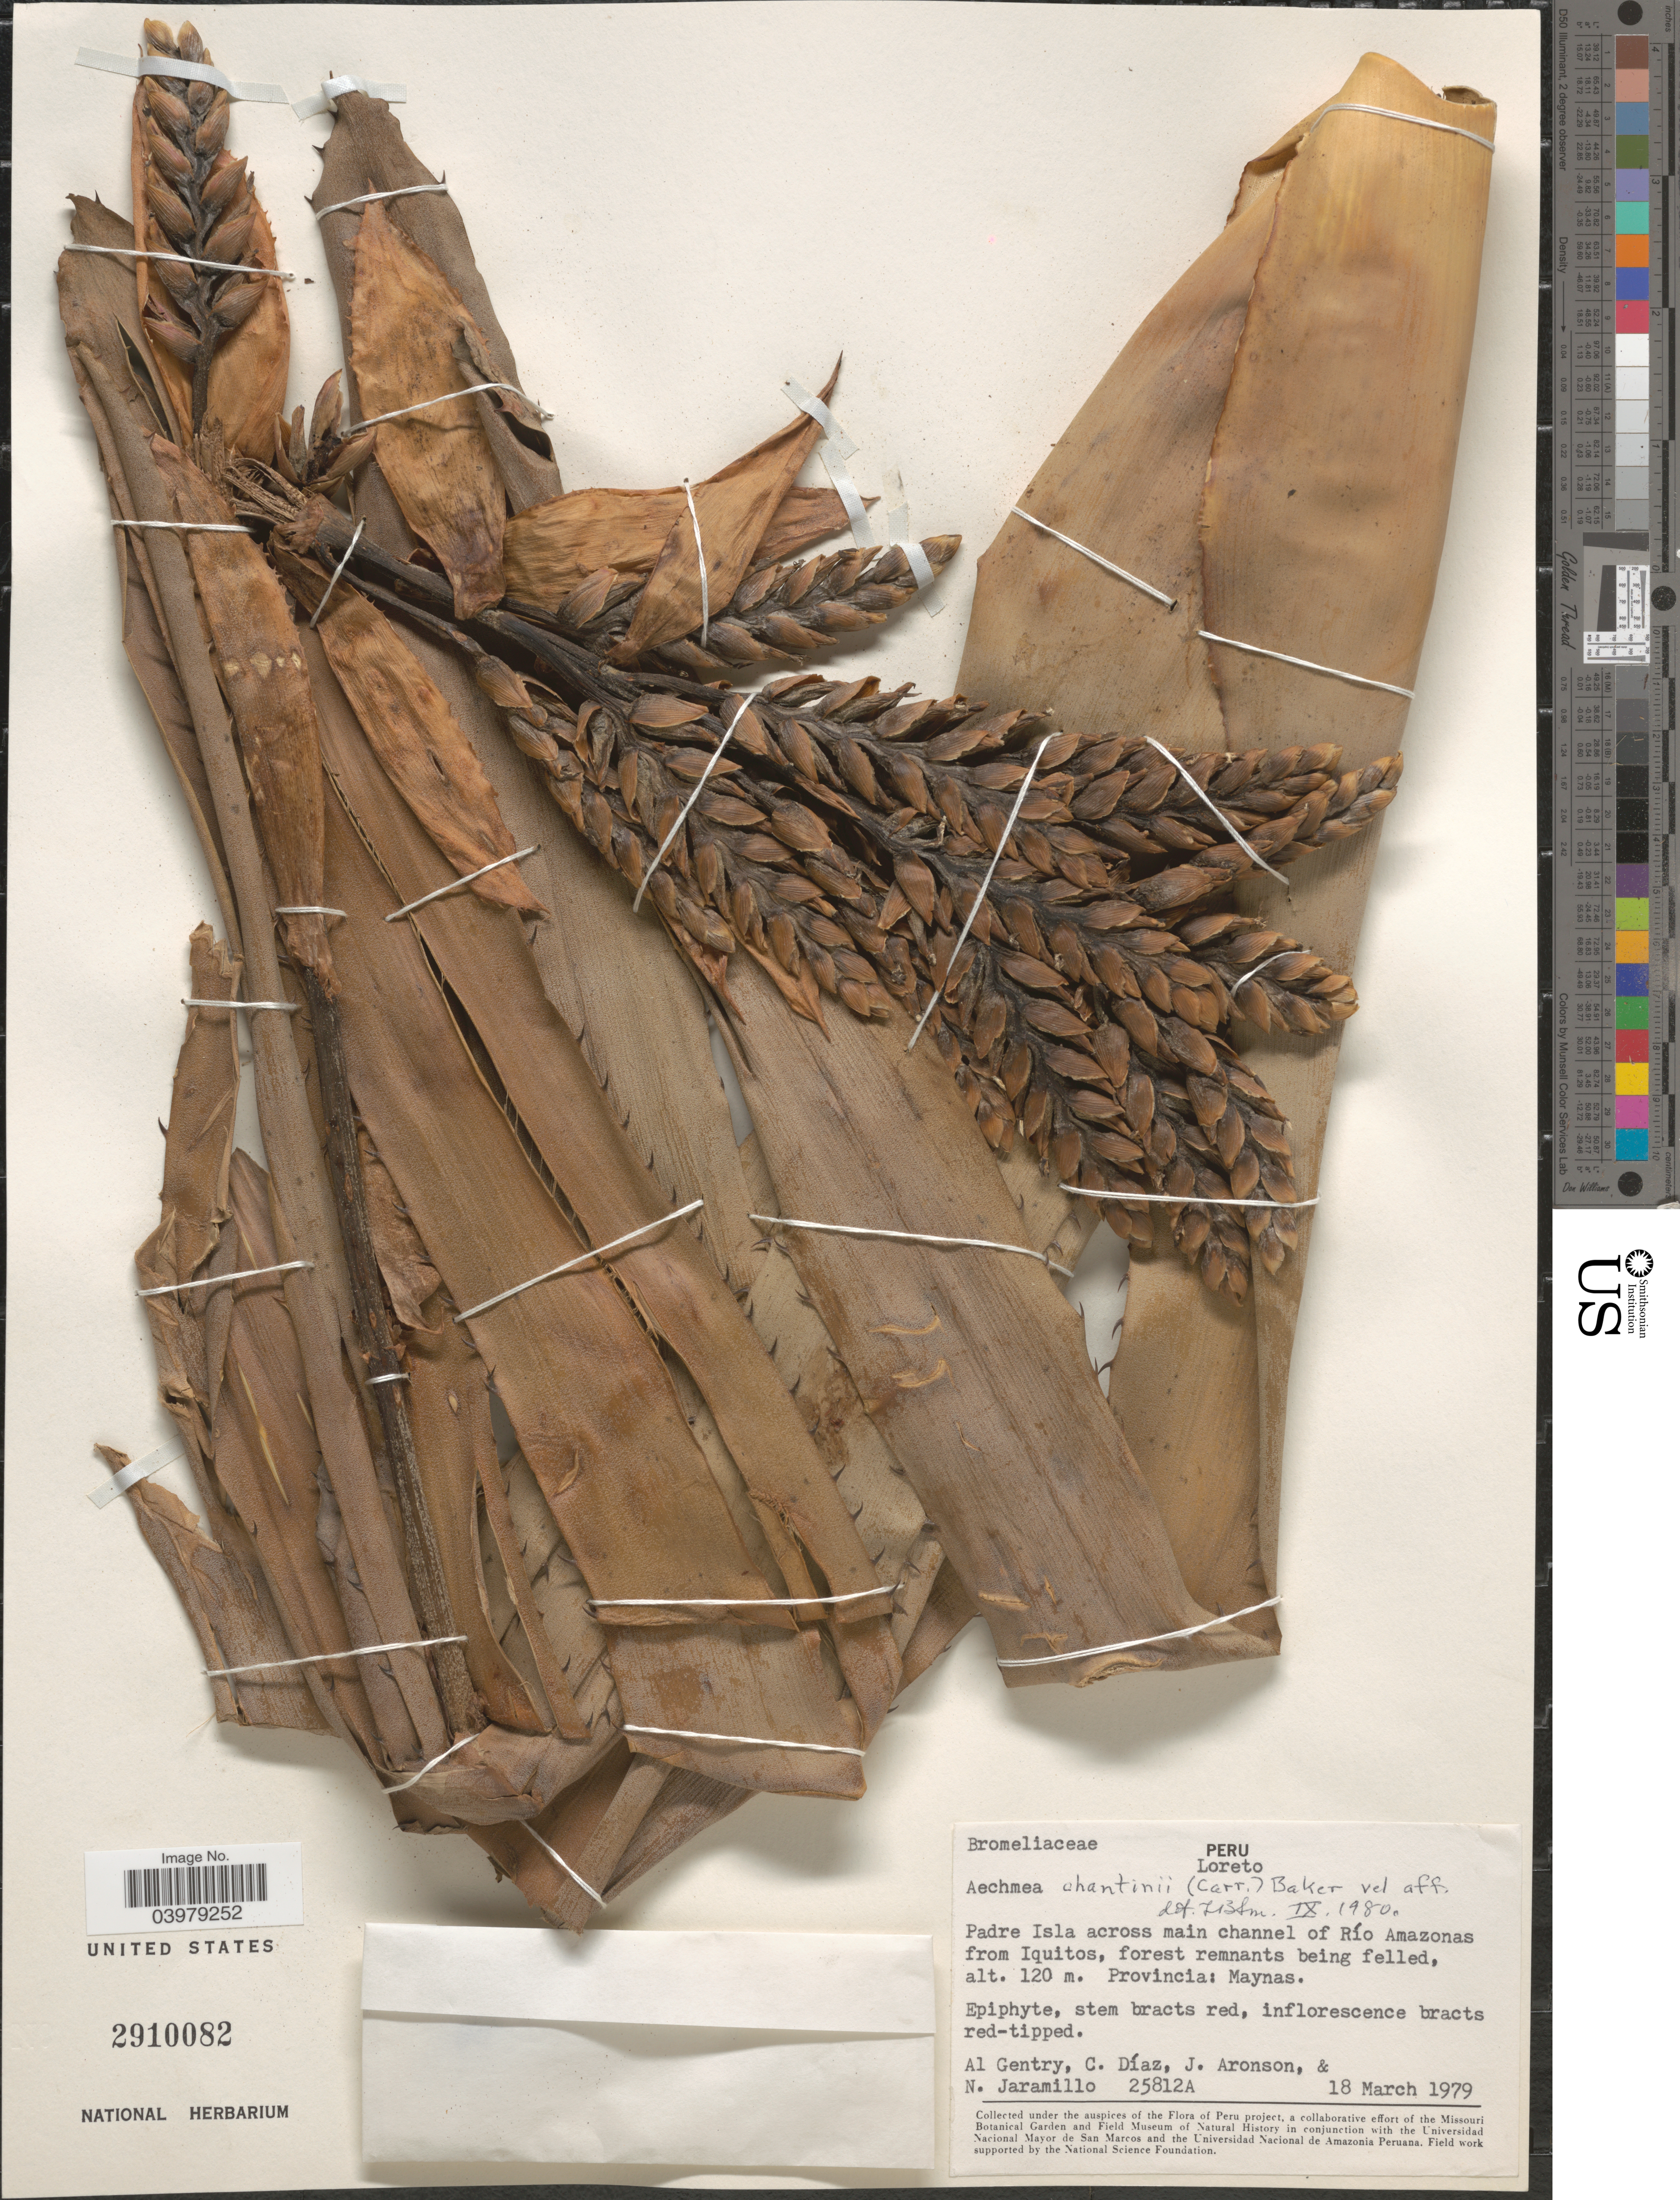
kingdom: Plantae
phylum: Tracheophyta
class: Liliopsida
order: Poales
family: Bromeliaceae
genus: Aechmea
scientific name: Aechmea chantinii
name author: (Carrière) Baker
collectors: A. H. Gentry, C. Díaz, J. Aronson & N. Jaramillo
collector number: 25812A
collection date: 1979-03-18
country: Peru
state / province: Loreto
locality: Padre Isla across main channel of Río Amazonas from Iquitos. Provincia: Maynas.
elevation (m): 120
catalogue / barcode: US 2910082